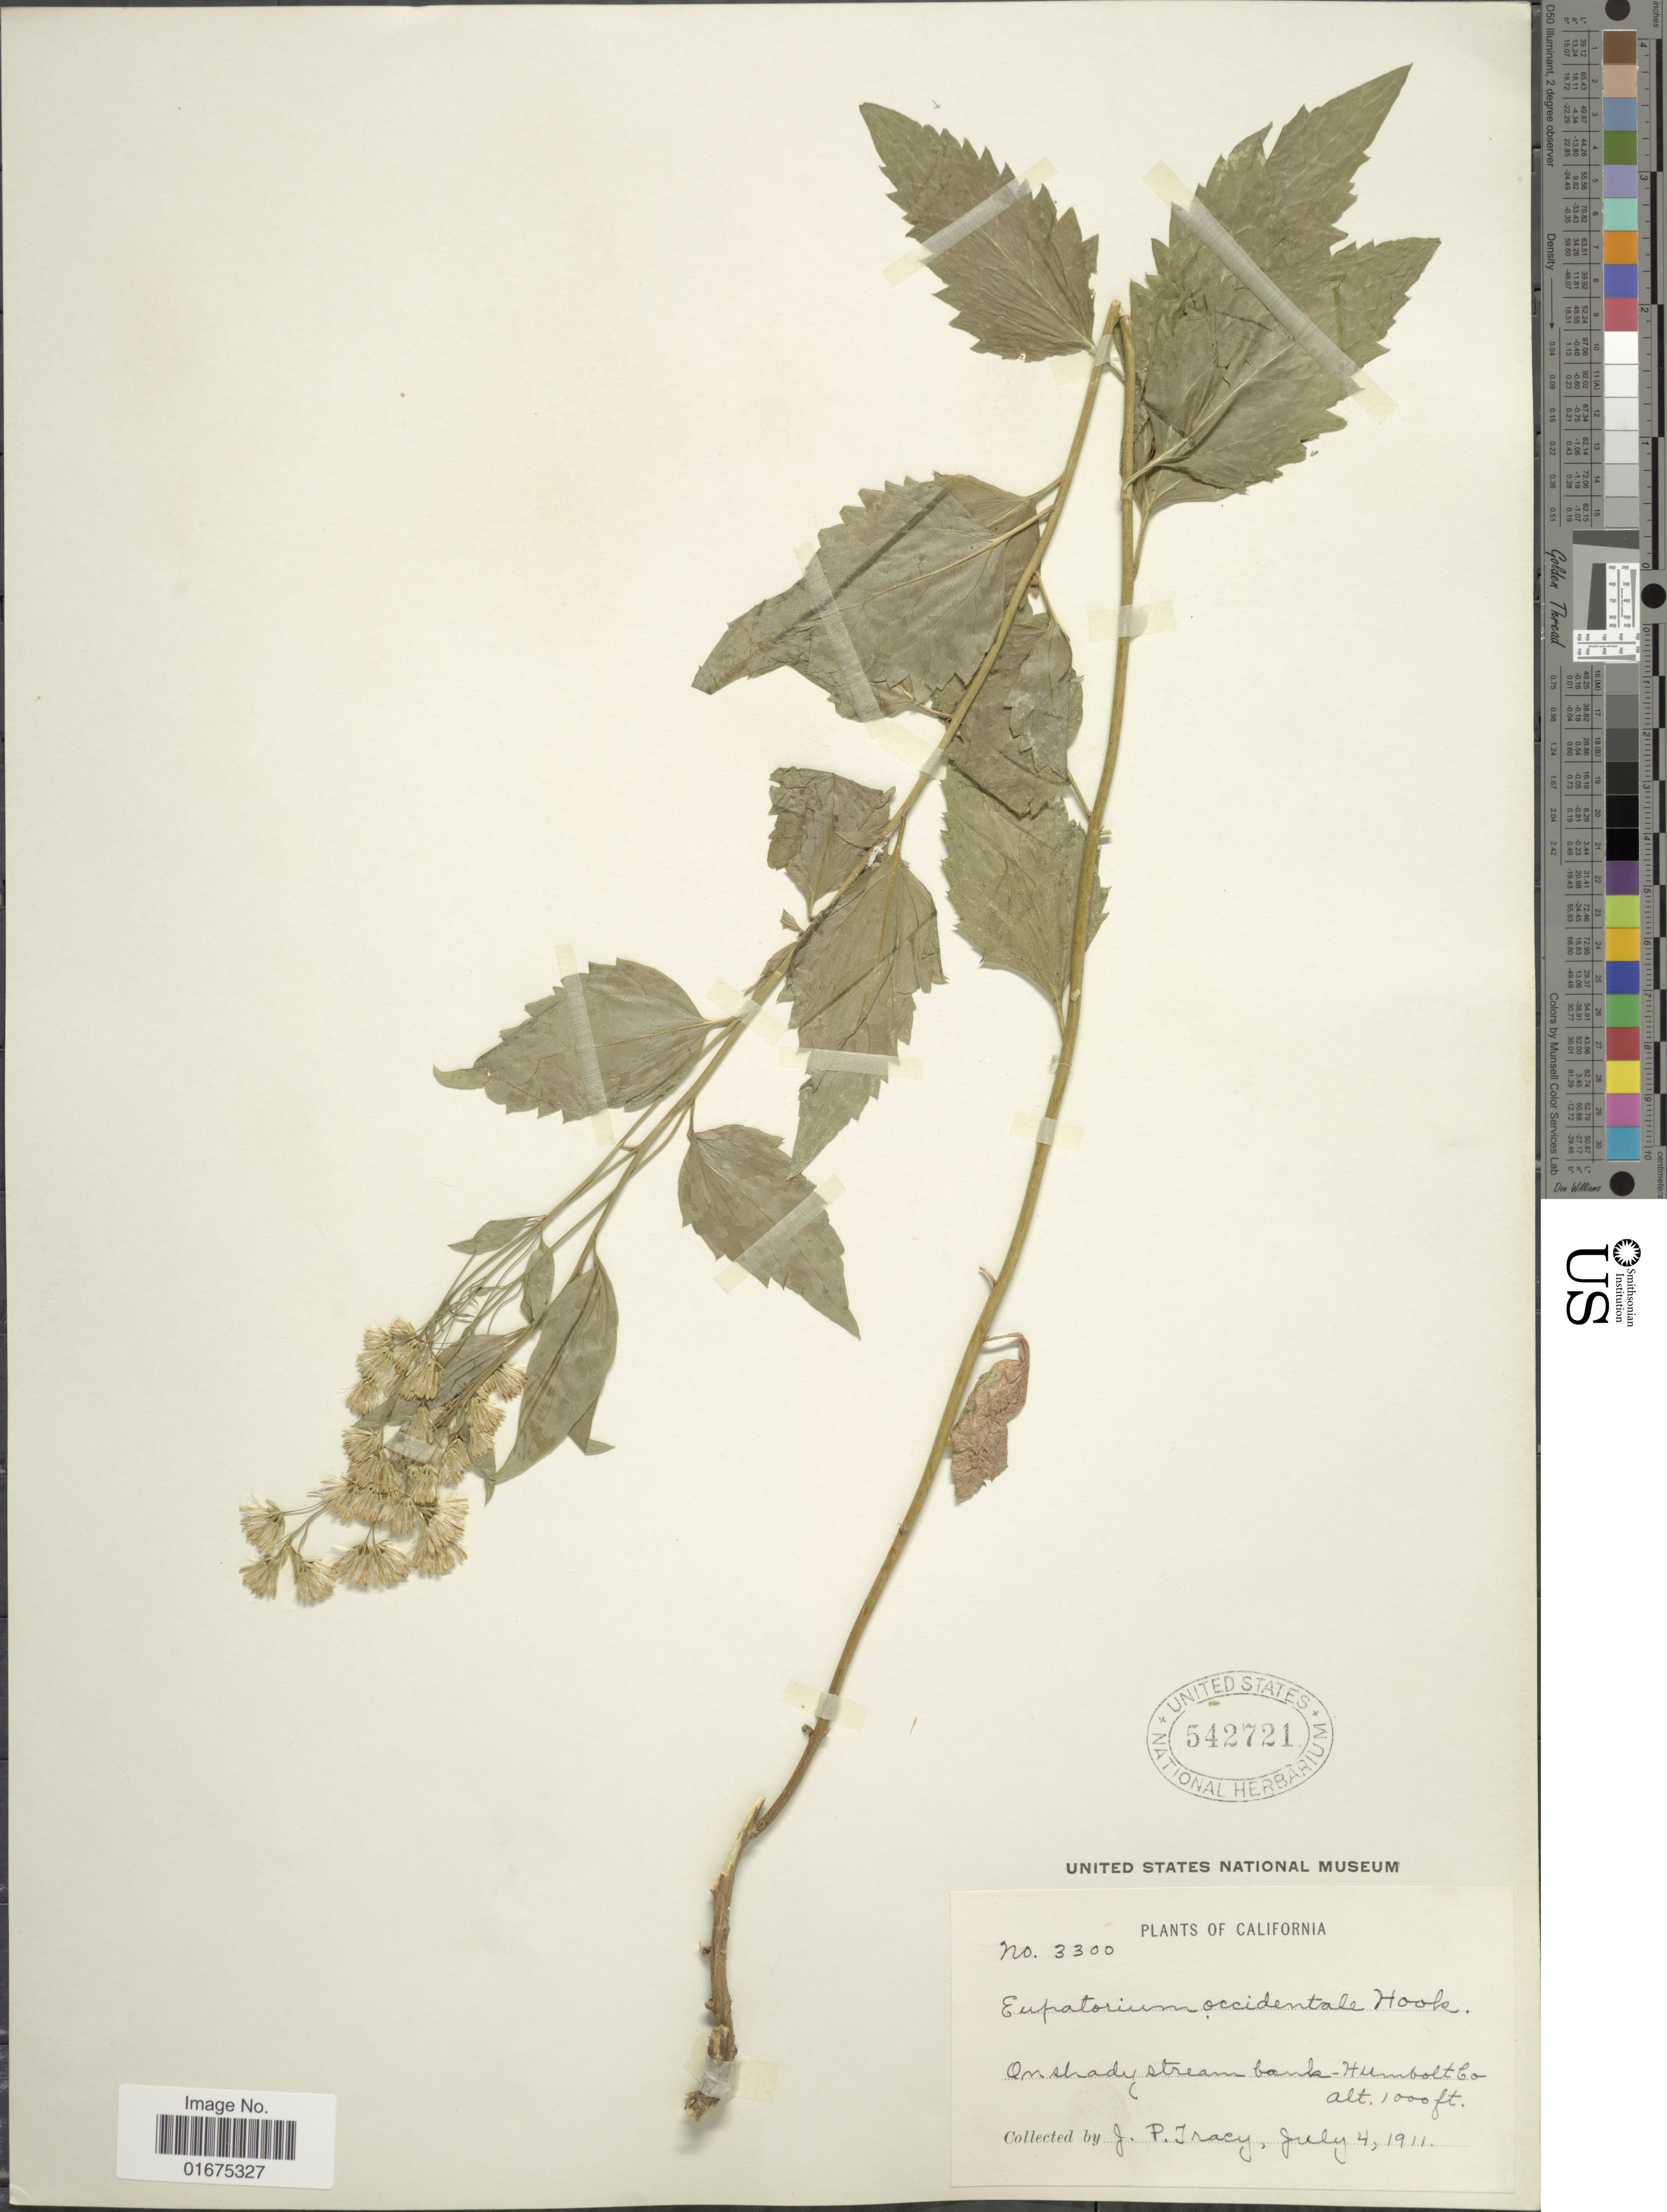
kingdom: Plantae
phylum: Tracheophyta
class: Magnoliopsida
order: Asterales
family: Asteraceae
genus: Ageratina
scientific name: Ageratina occidentalis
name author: (Hook.) R.M. King & H. Rob.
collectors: J. Tracy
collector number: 3300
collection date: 1911-07-04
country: United States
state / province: California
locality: Humbolt Co.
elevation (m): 305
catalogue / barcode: US 542721